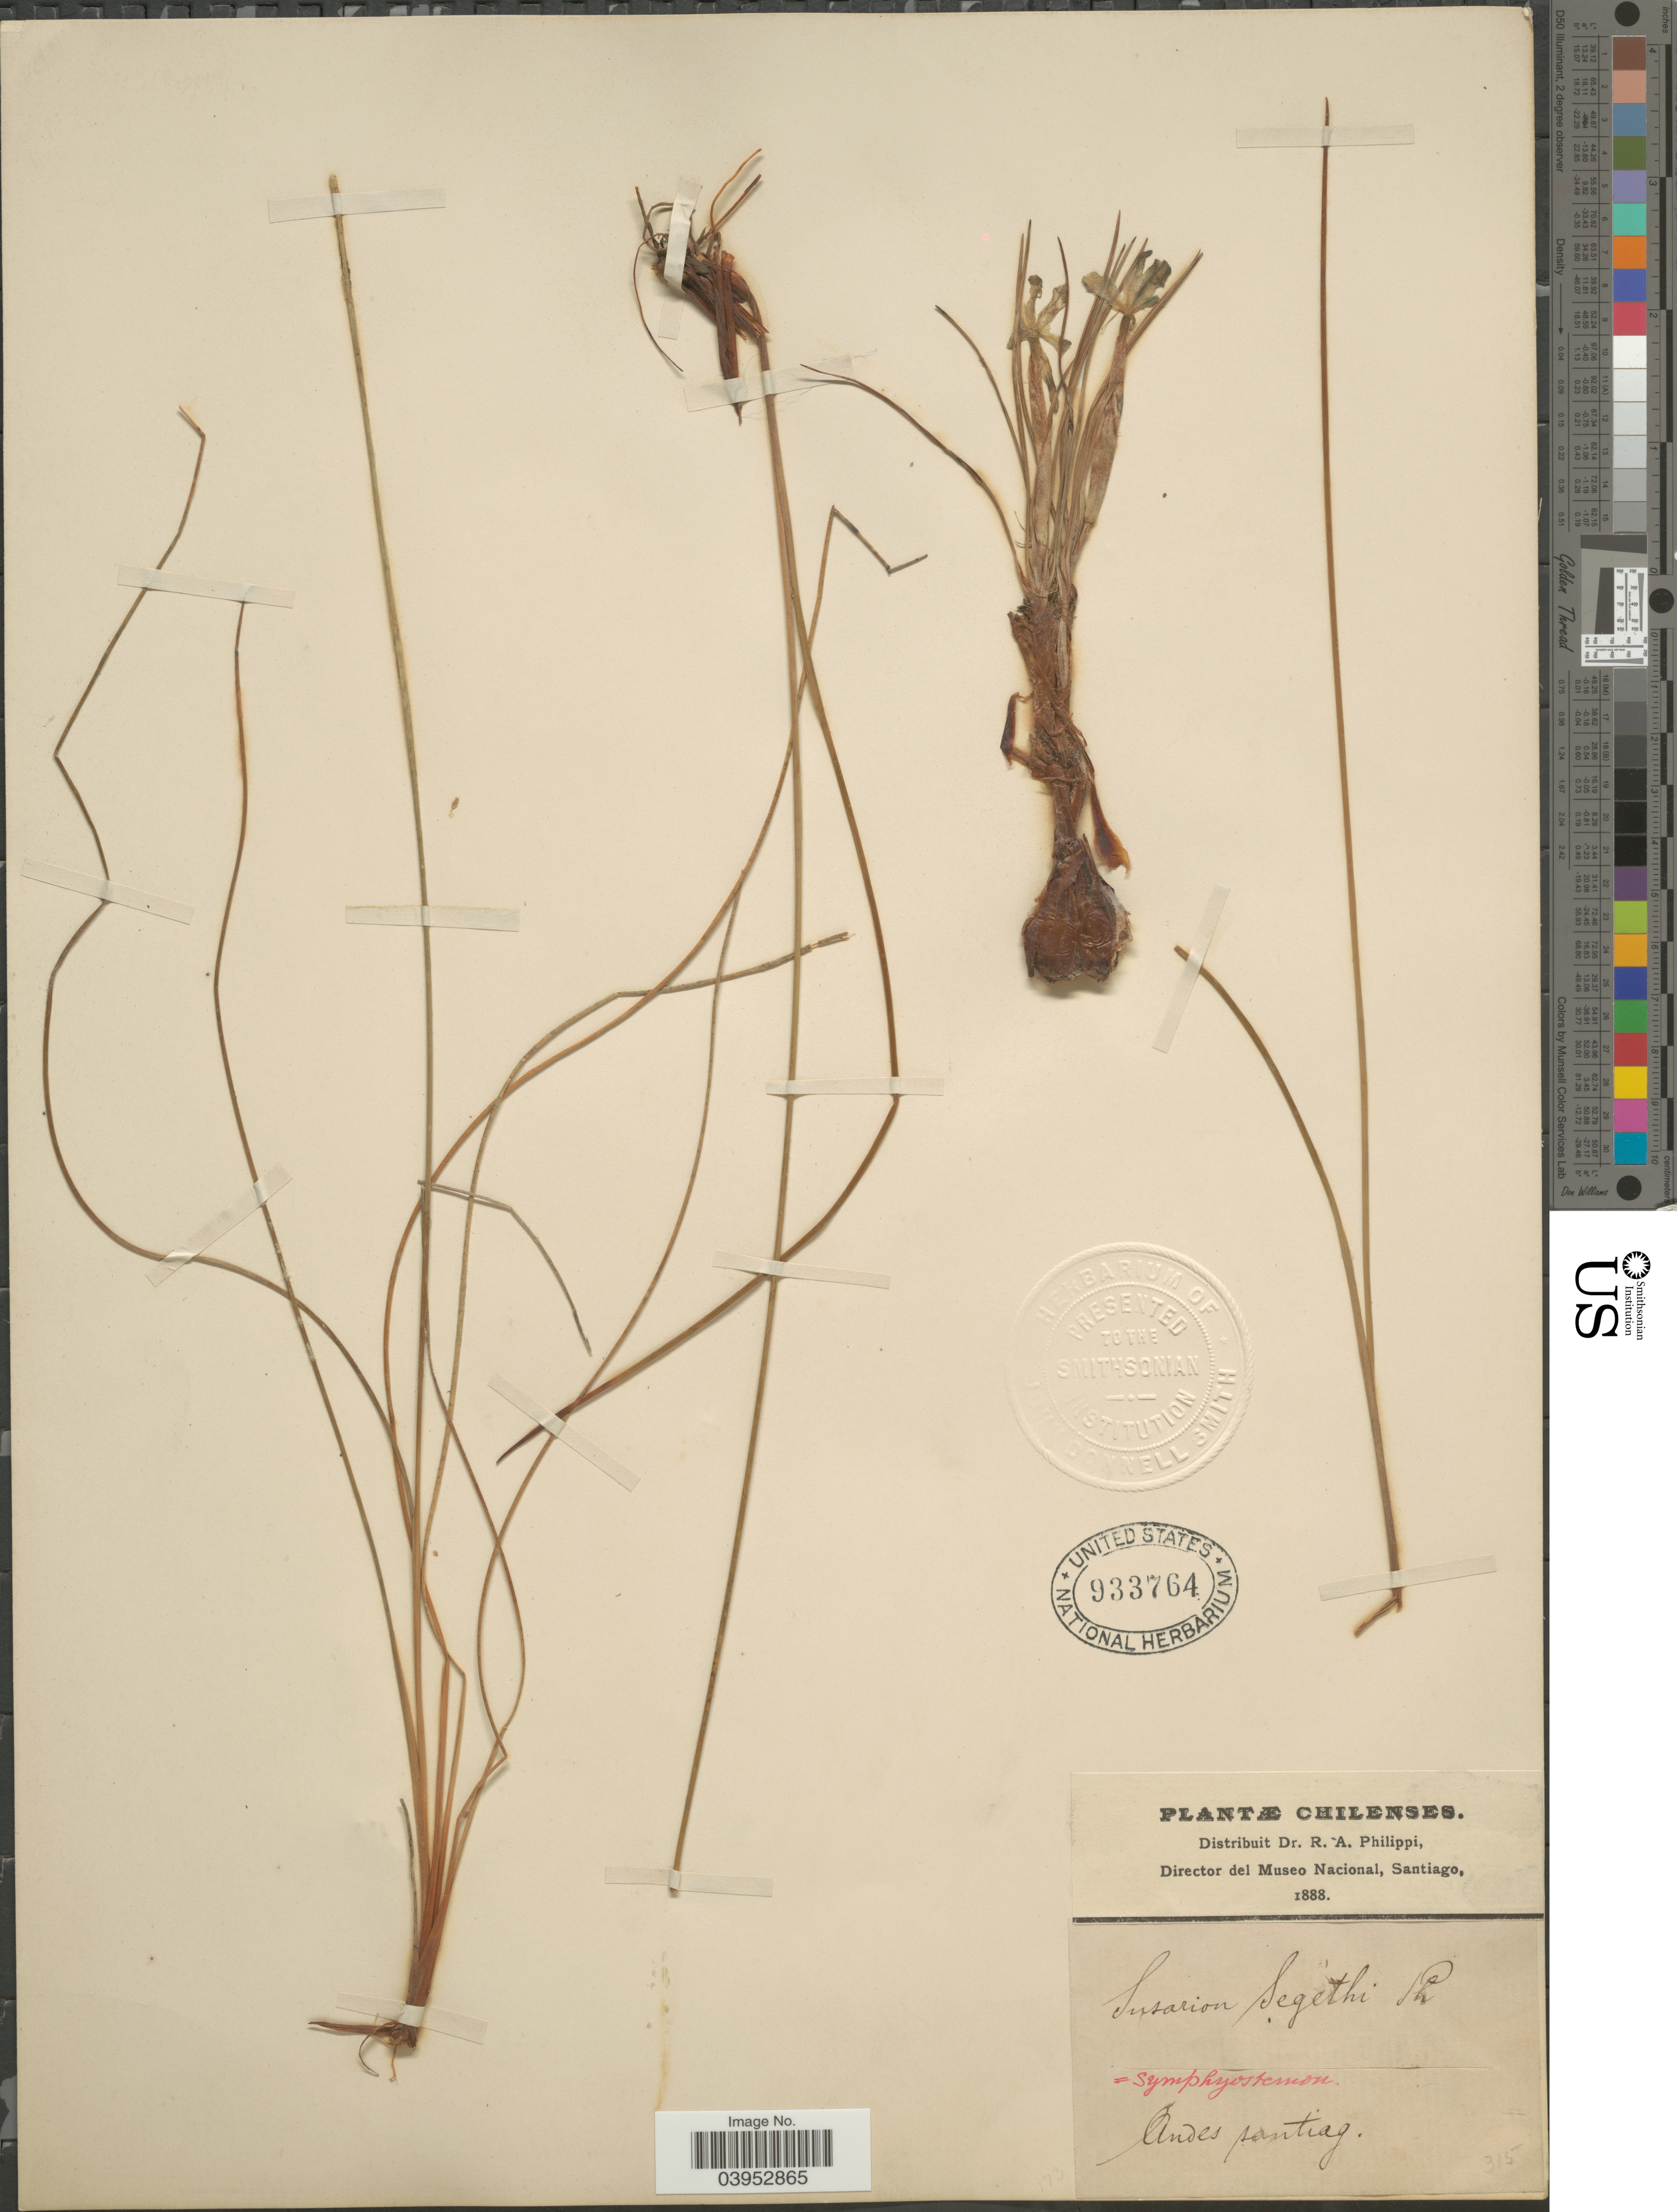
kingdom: Plantae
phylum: Tracheophyta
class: Liliopsida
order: Asparagales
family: Iridaceae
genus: Calydorea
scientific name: Calydorea xiphioides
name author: (Poepp.) Espinosa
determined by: Strong, Mark T., (BOT), Smithsonian Institution - National Museum of Natural History (UNITED STATES)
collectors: ex. herb. R.A. Philippi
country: Chile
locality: Andes santiag.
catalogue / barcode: US 933764